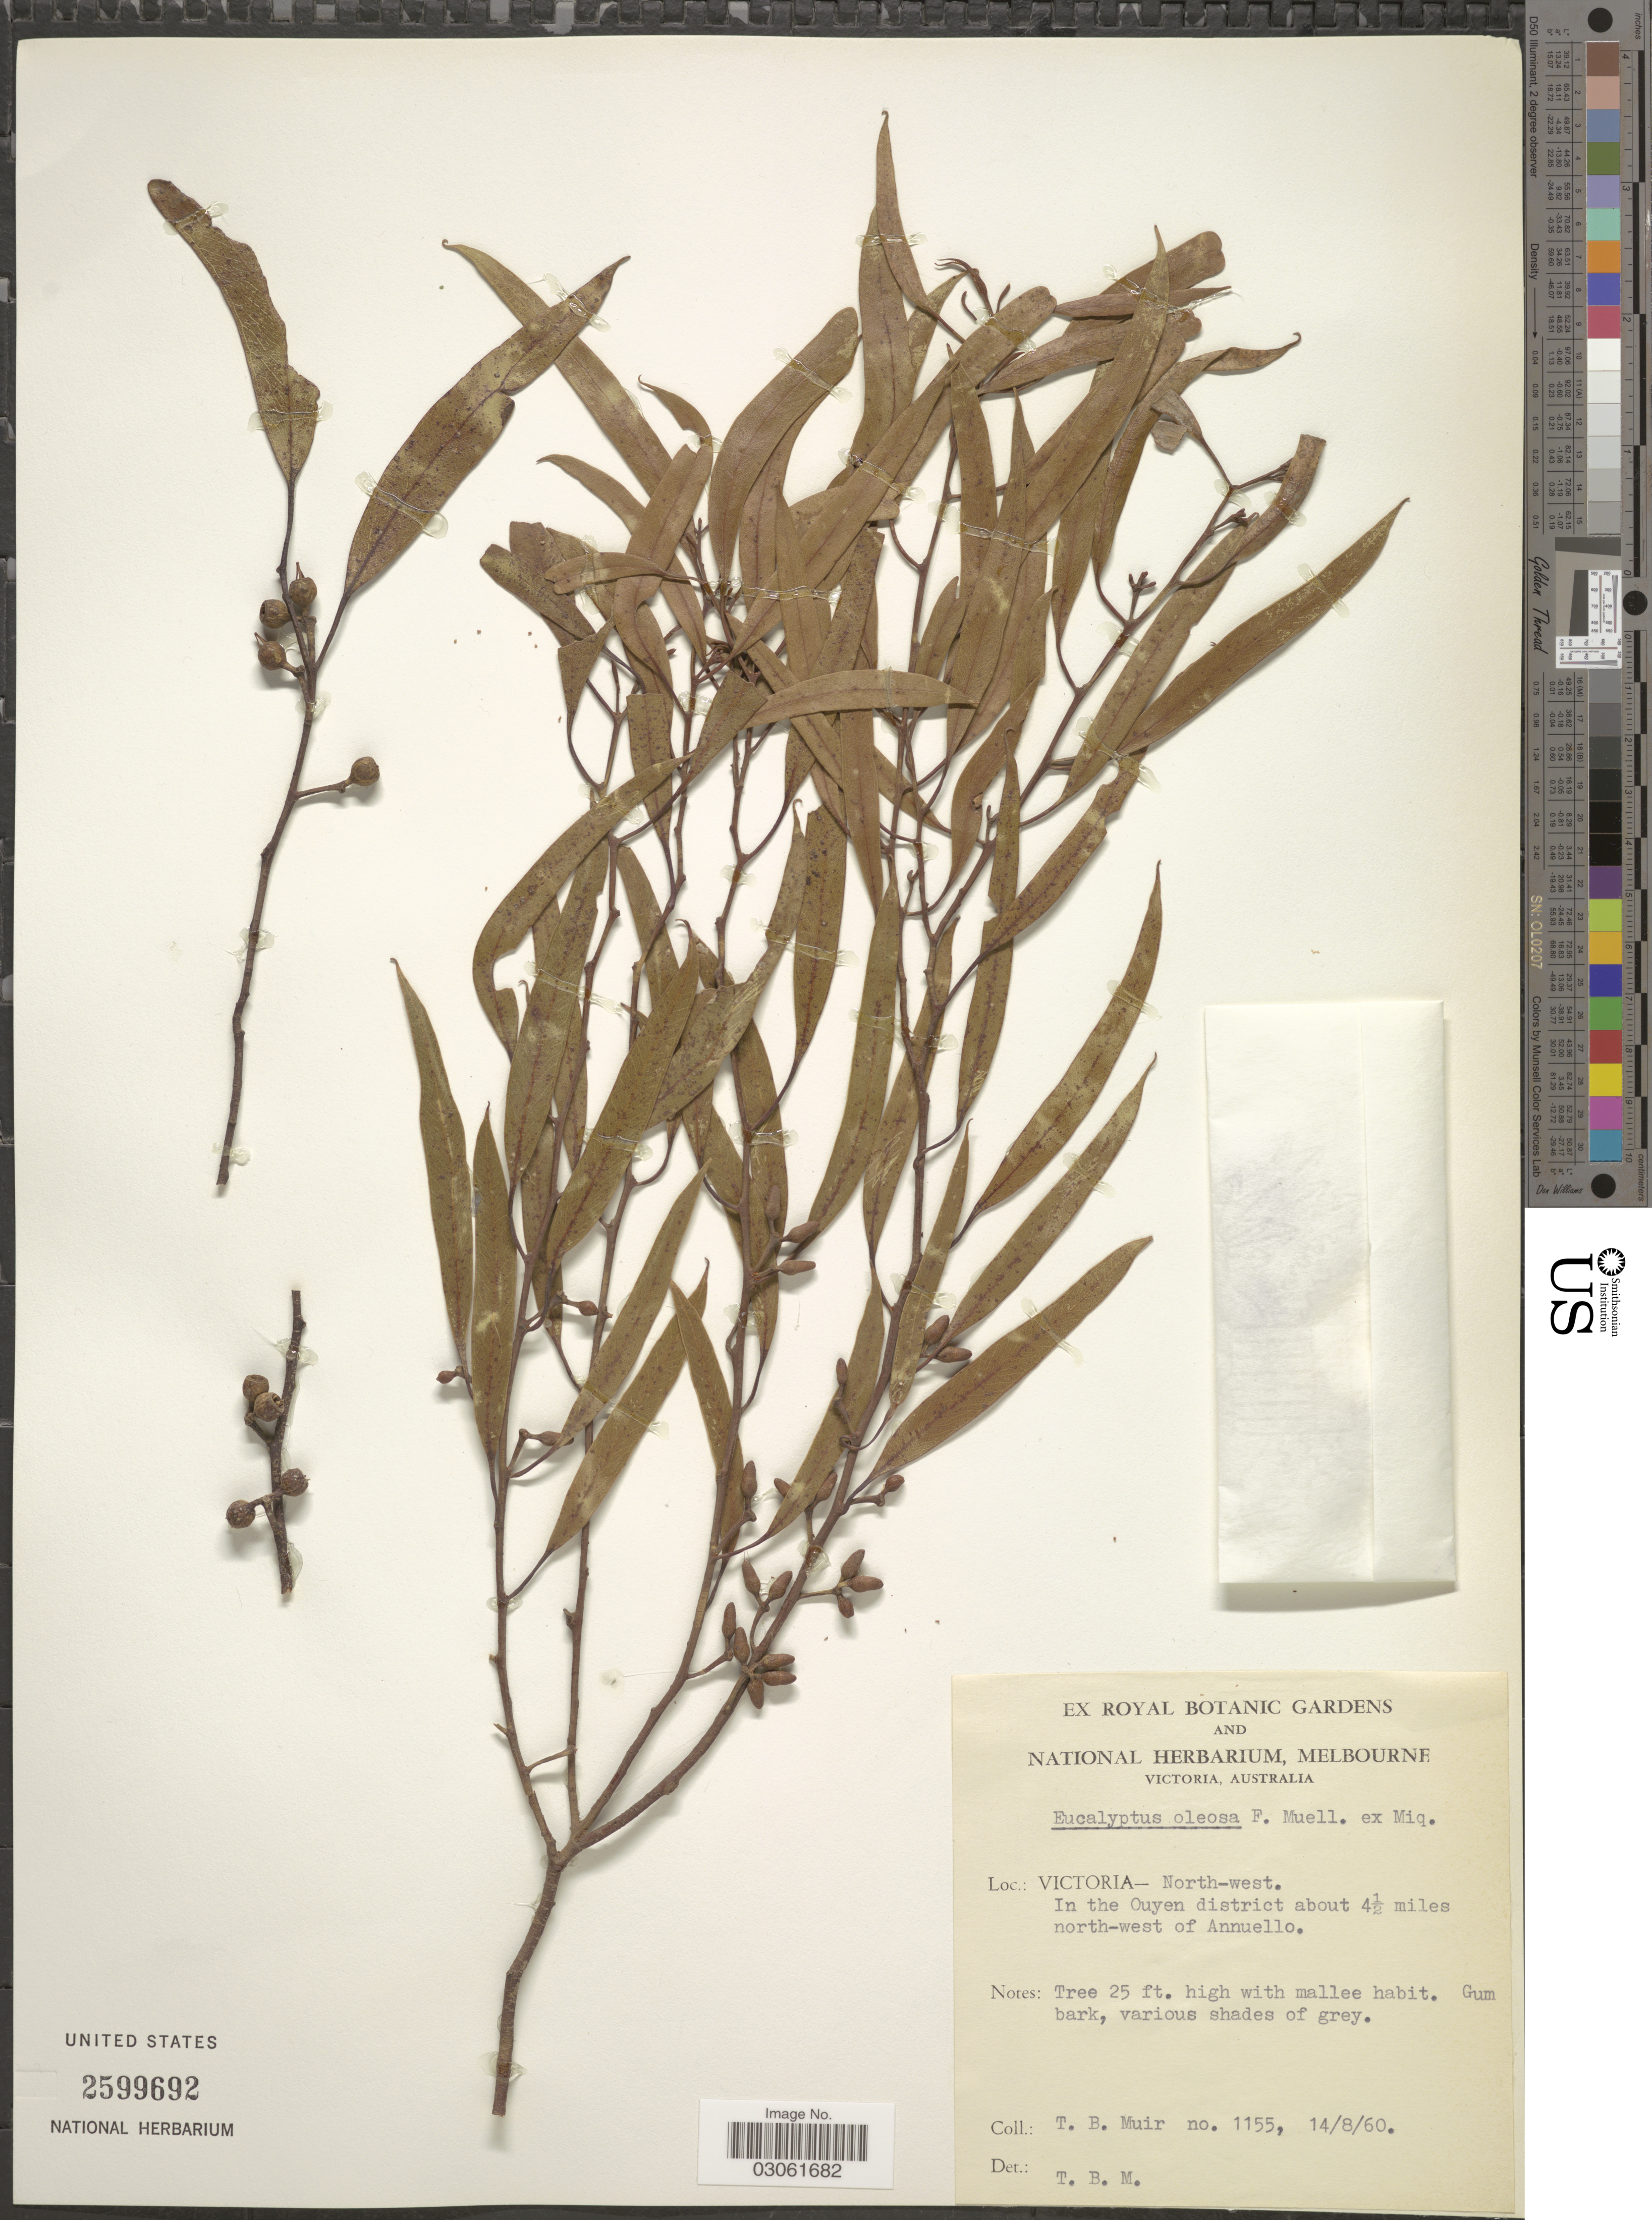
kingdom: Plantae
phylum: Tracheophyta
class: Magnoliopsida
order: Myrtales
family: Myrtaceae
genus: Eucalyptus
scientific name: Eucalyptus oleosa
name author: F. Muell. ex Miq.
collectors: T. Muir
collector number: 1155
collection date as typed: Transcribed d/m/y: 14/8/60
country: Australia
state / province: Victoria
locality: Victoria- North-west. In the Ouyen district about 4½ miles north-west of Annuello.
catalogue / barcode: US 2599692